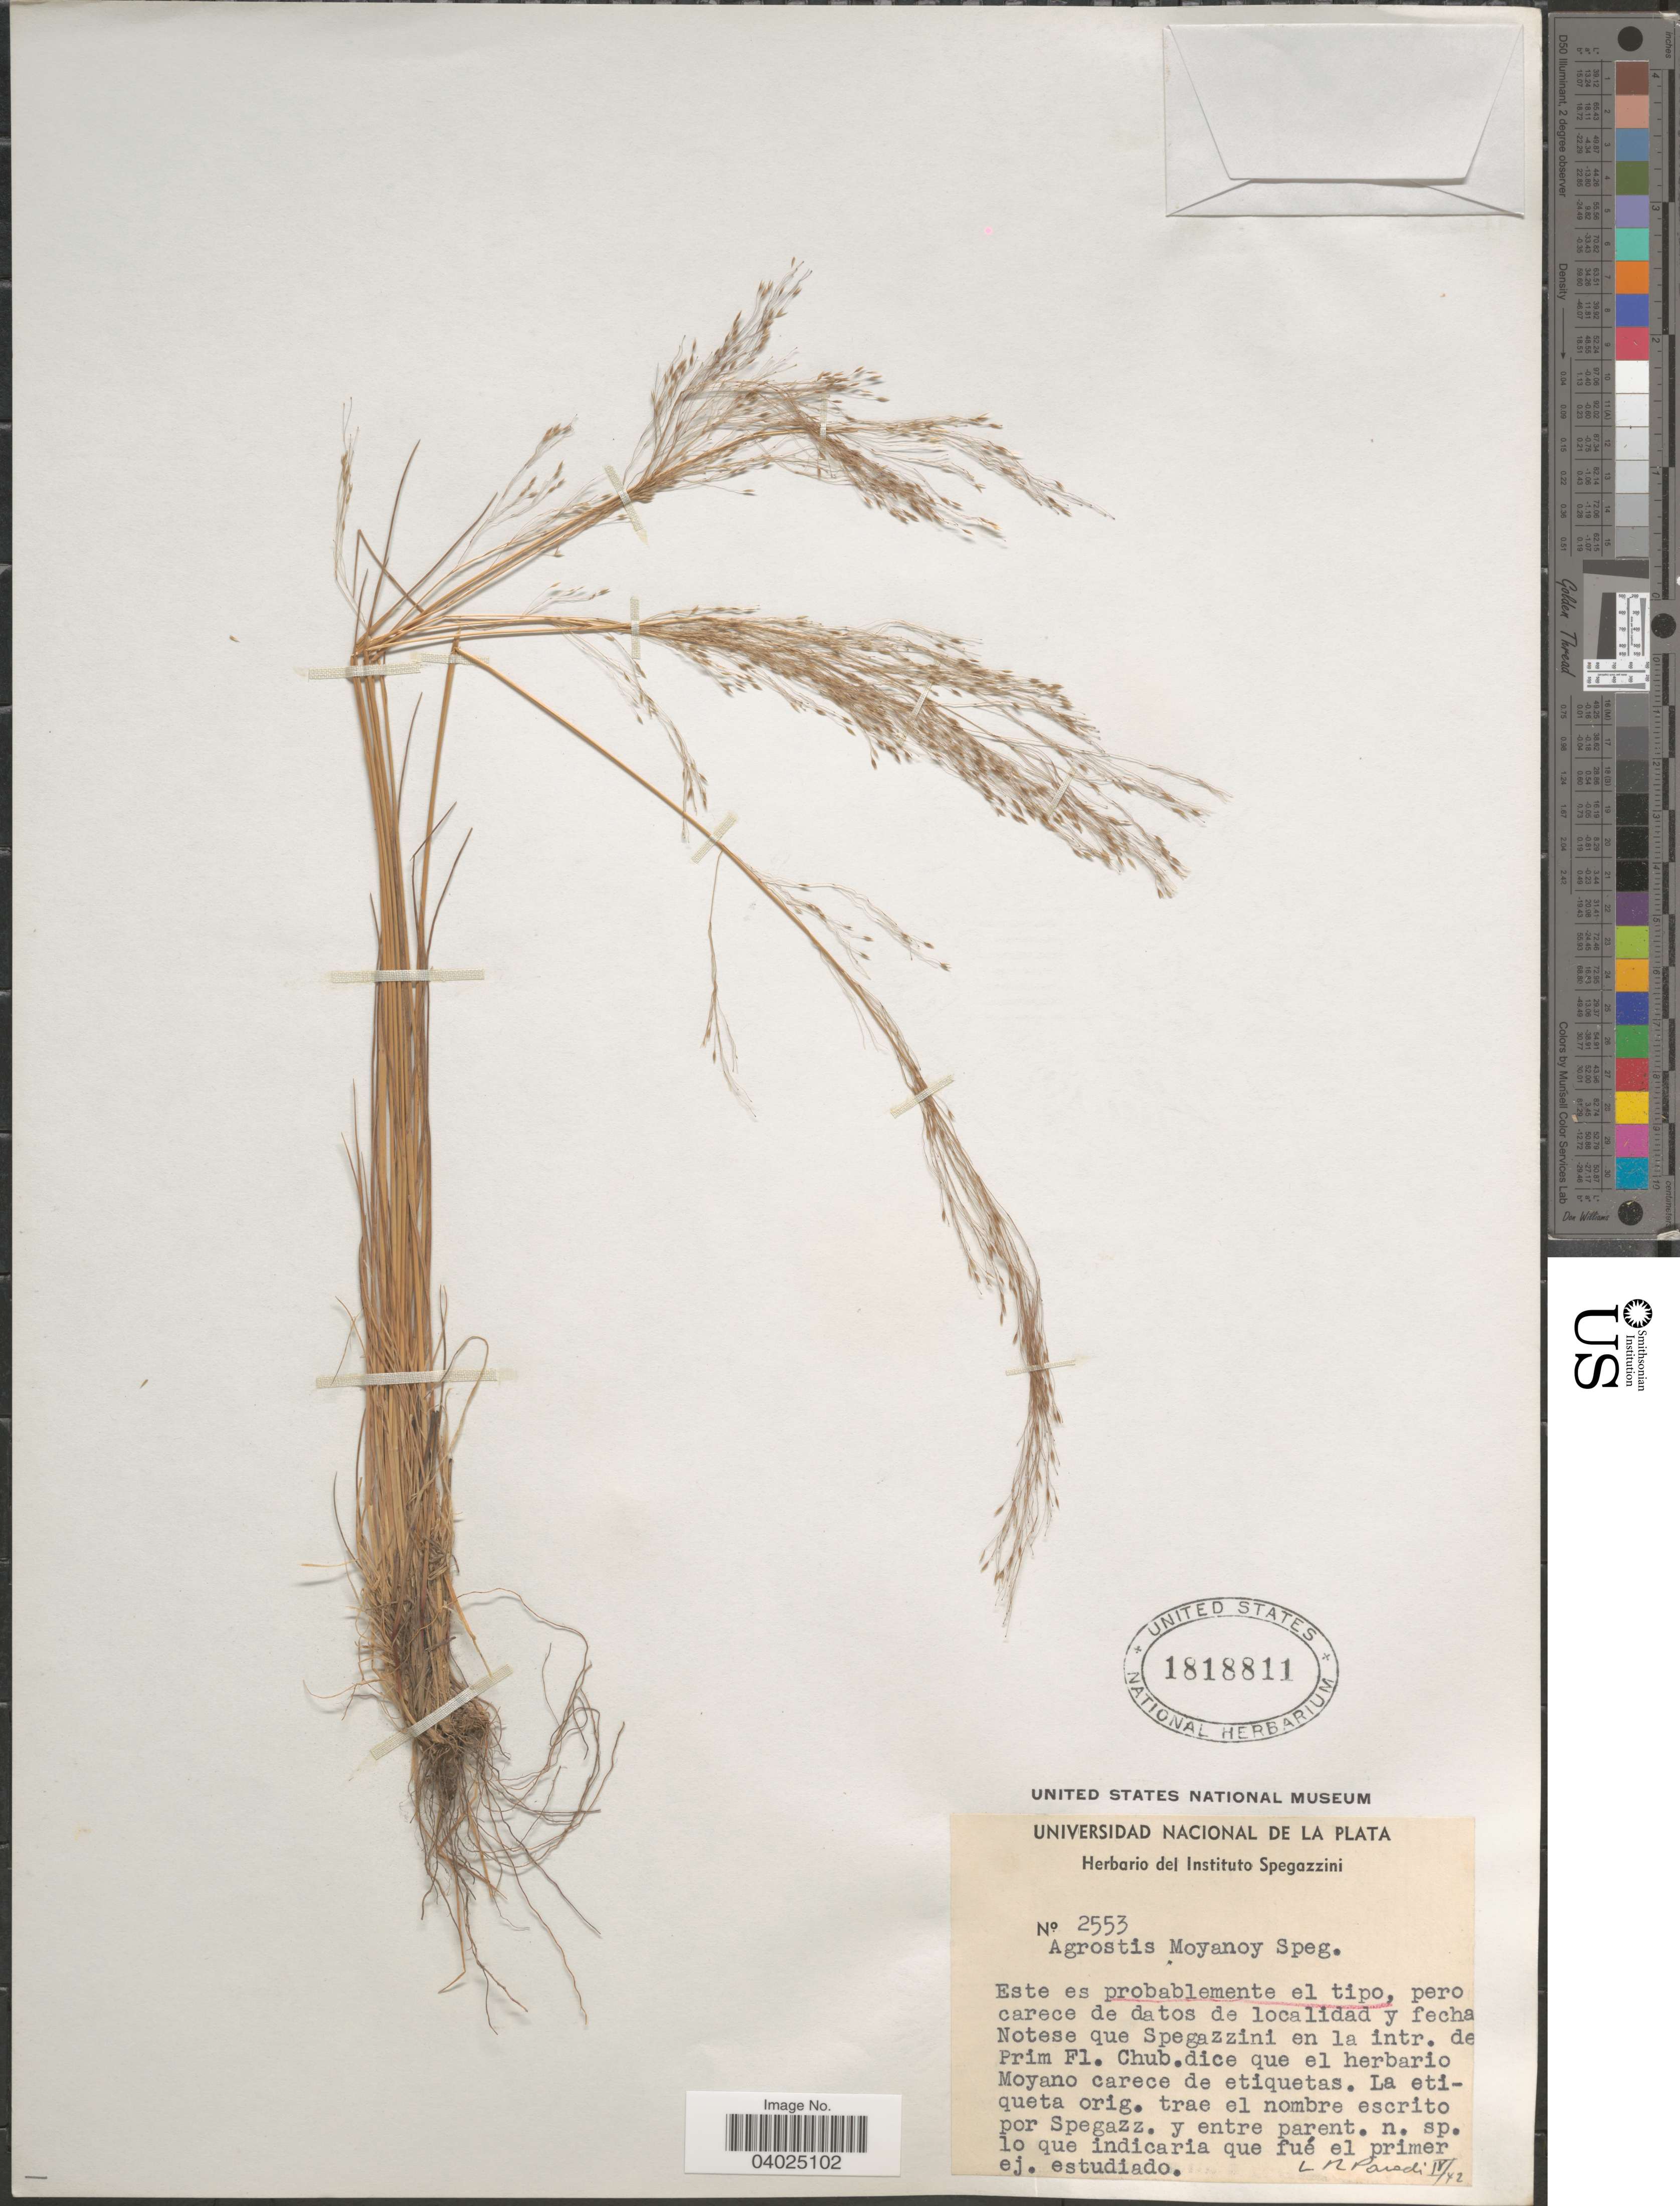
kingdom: Plantae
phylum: Tracheophyta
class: Liliopsida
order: Poales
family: Poaceae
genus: Agrostis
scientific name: Agrostis sp.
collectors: L. R. Parodi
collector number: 2553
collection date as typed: Transcribed d/m/y: /4/42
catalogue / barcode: US 1818811